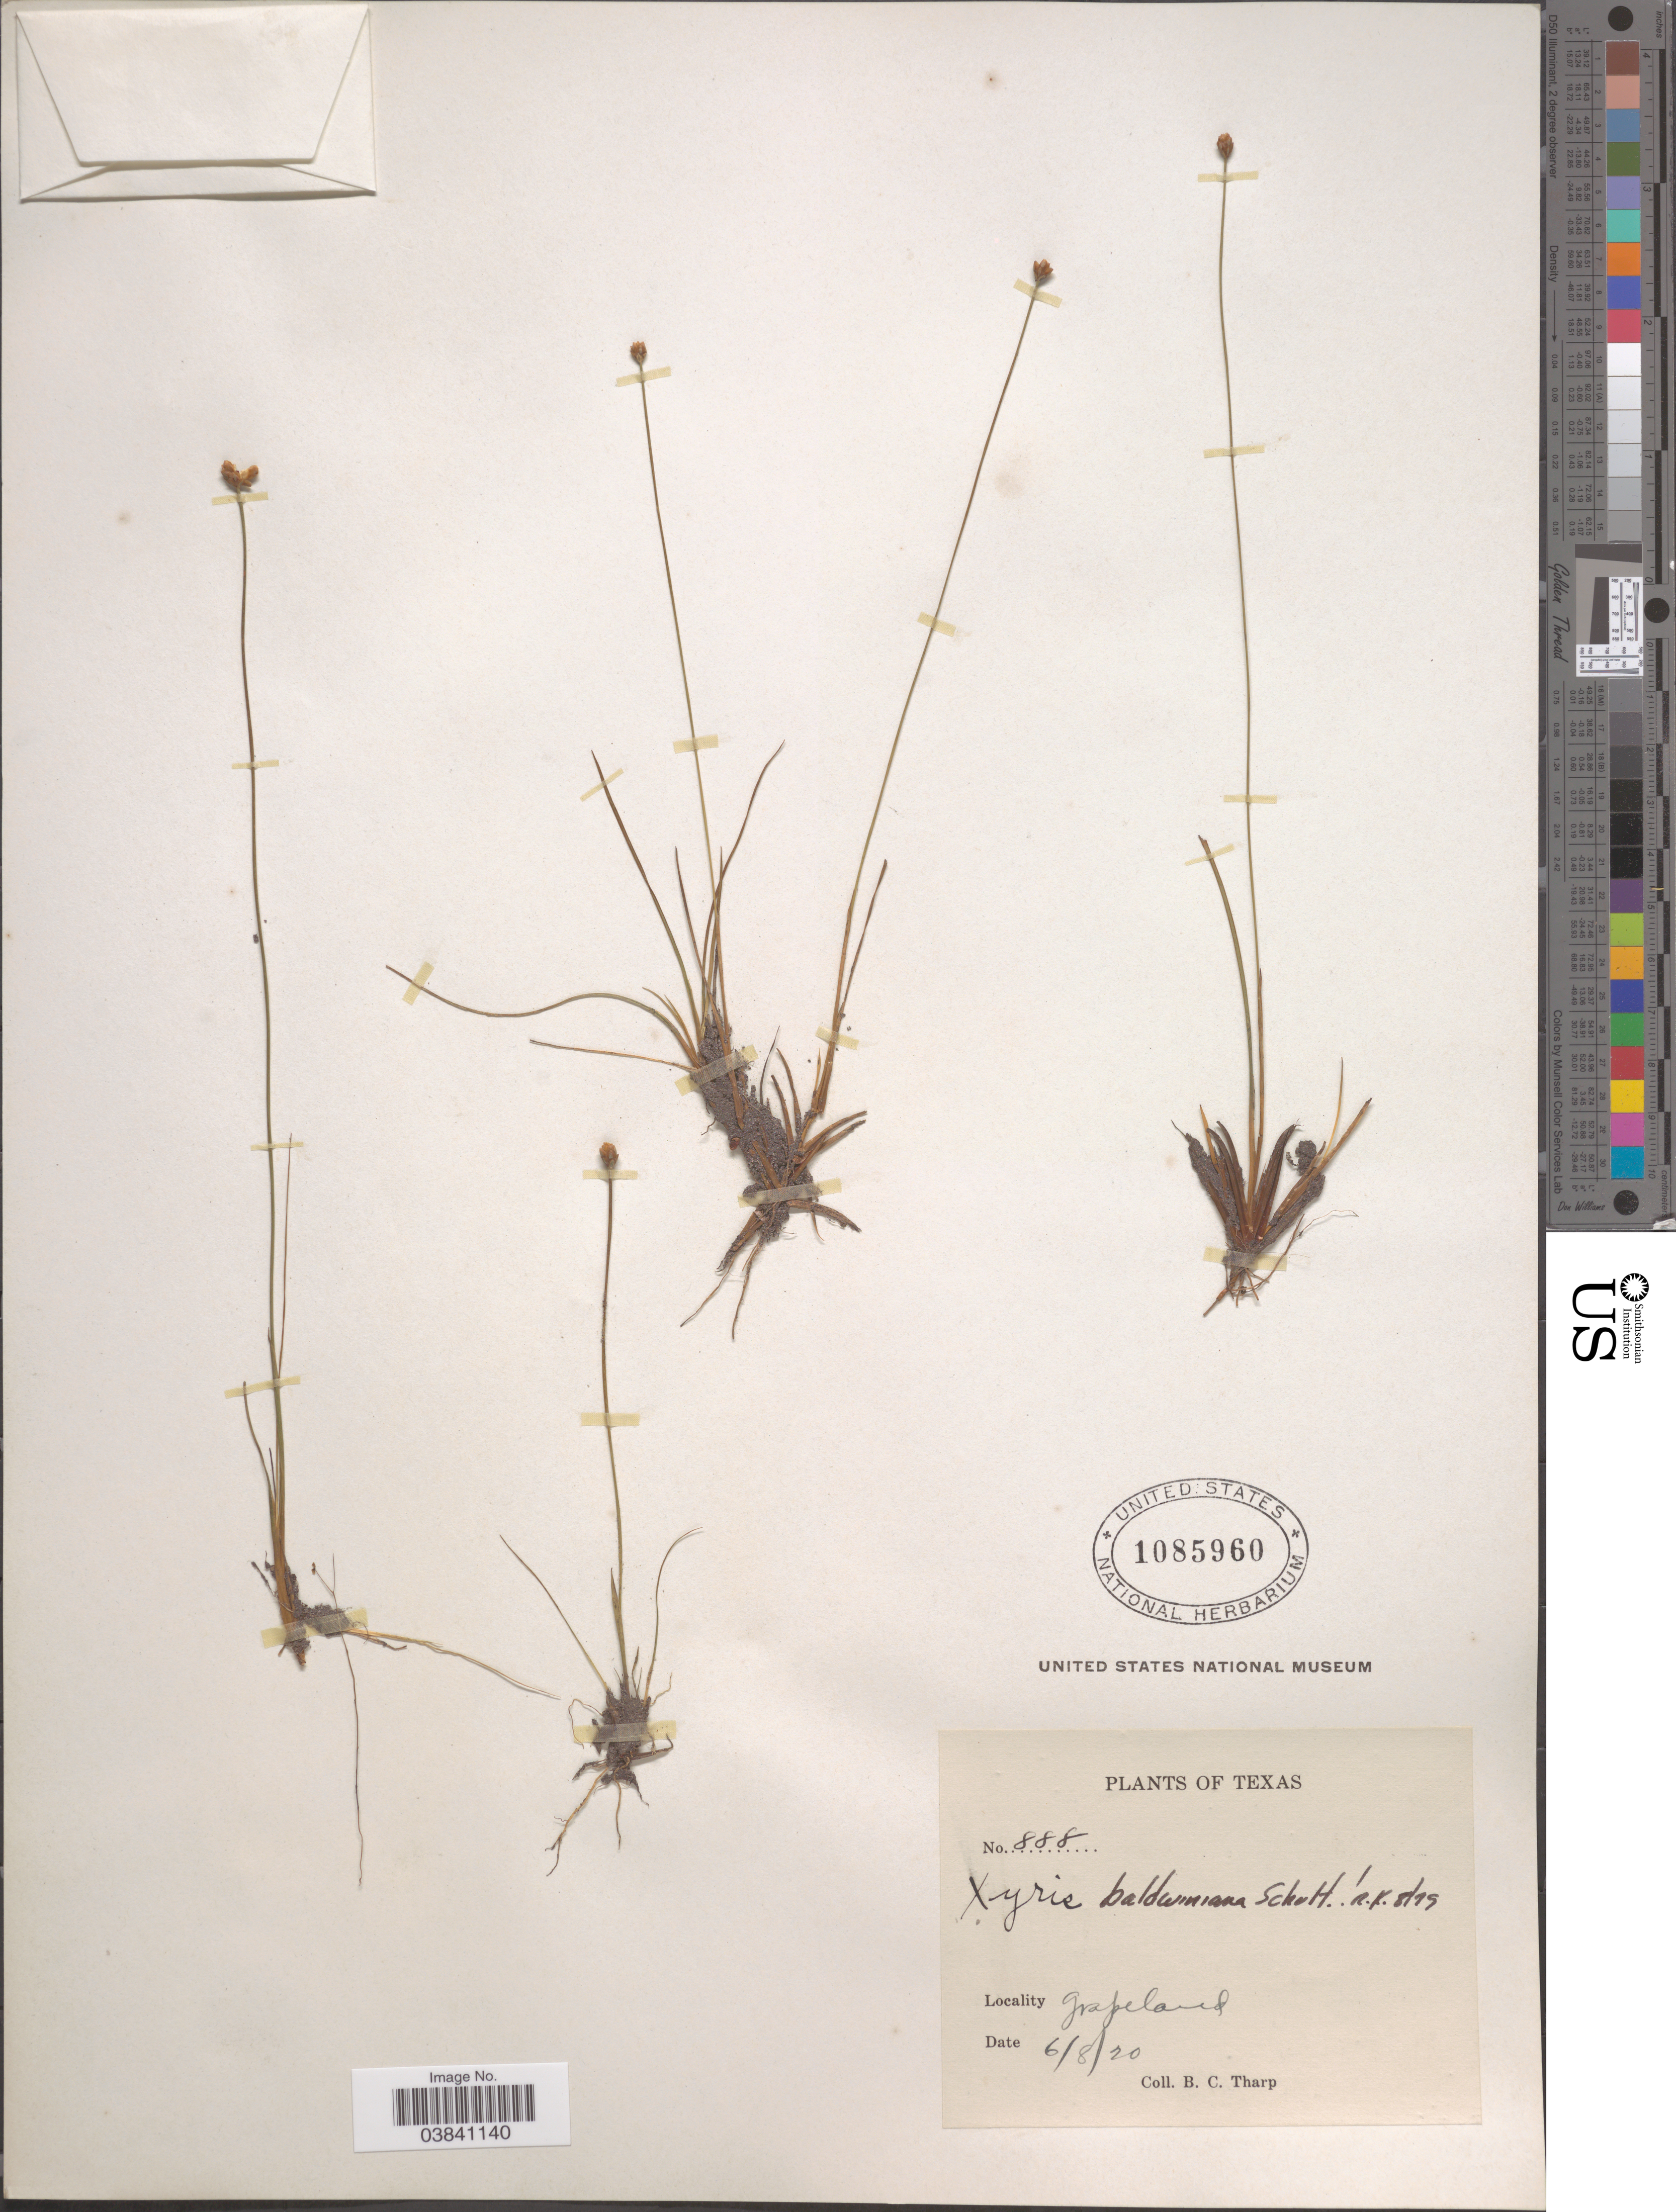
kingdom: Plantae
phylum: Tracheophyta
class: Liliopsida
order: Poales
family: Xyridaceae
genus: Xyris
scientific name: Xyris baldwiniana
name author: Schult.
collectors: B. C. Tharp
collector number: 888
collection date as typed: Transcribed d/m/y: 8/6/20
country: United States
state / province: Texas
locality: Grapeland.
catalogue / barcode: US 1085960